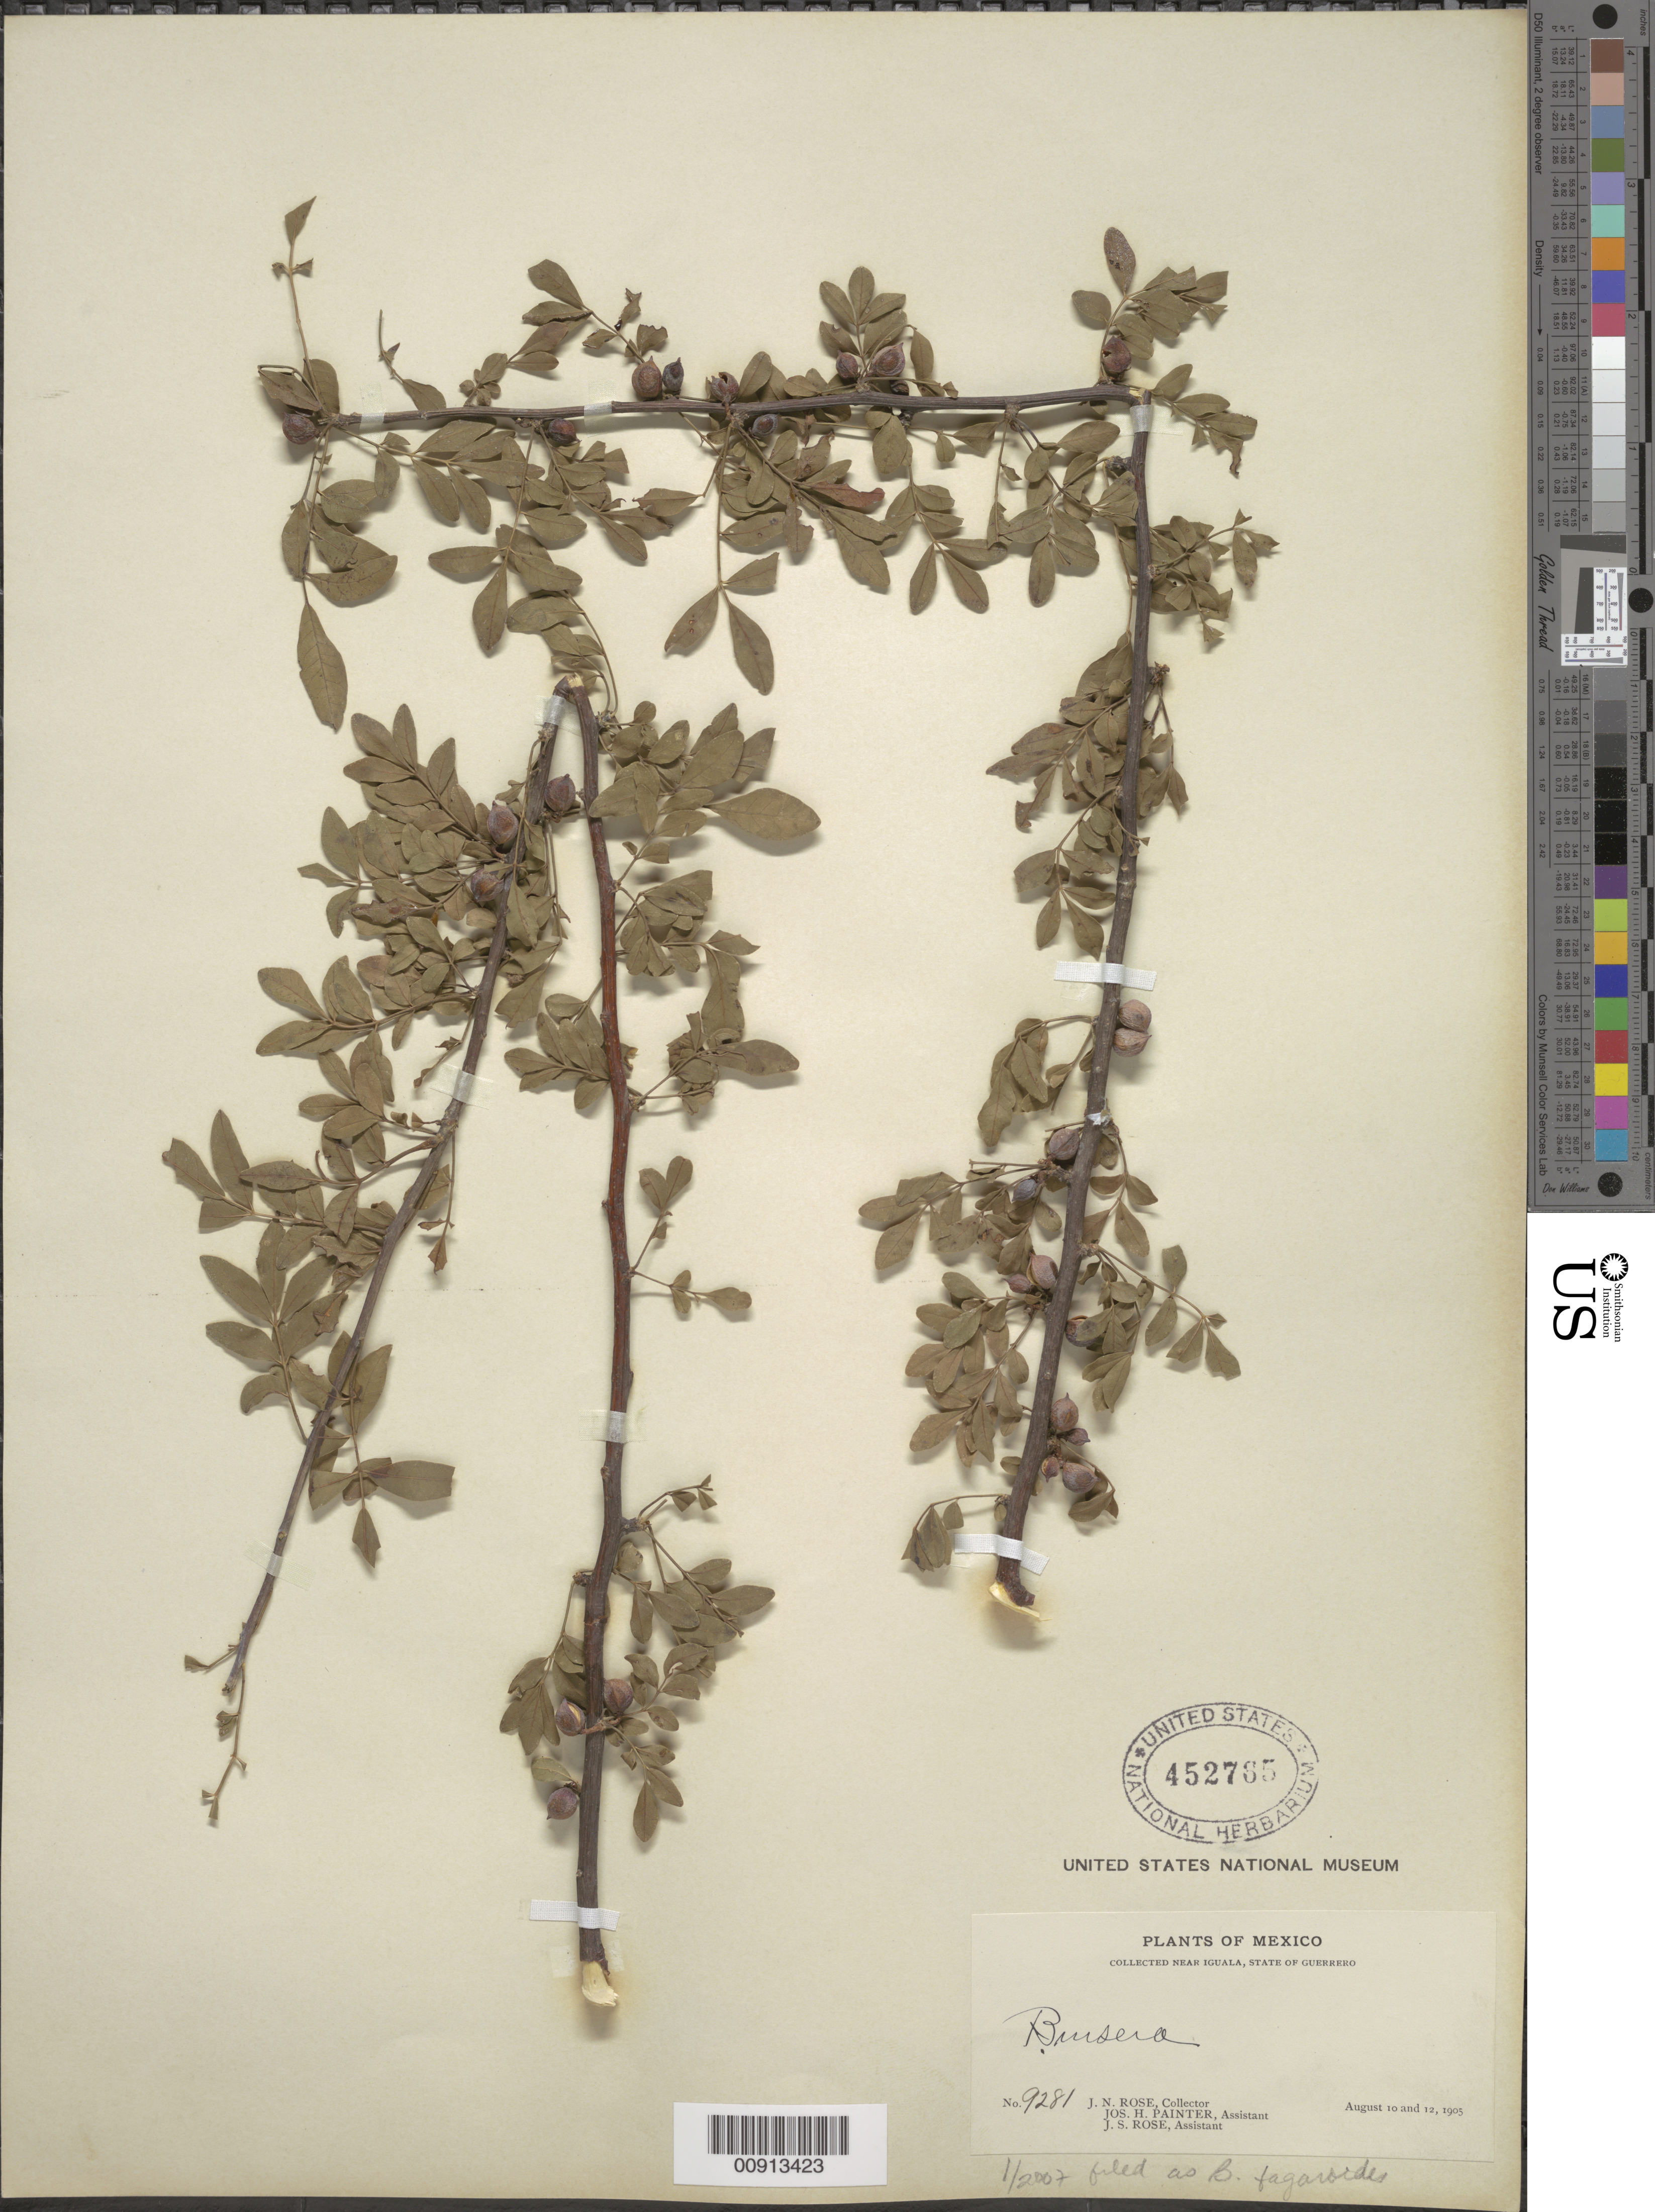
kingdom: Plantae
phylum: Tracheophyta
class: Magnoliopsida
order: Sapindales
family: Burseraceae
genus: Bursera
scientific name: Bursera inaguensis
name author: Britton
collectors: J. N. Rose, J. H. Painter & J. S. Rose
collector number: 9281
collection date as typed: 10 Aug 1905 to 12 Aug 1905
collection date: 1905-08-10/1905-08-12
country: Mexico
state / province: Guerrero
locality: Near Iguala, State of Guerrero.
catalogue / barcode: US 452765